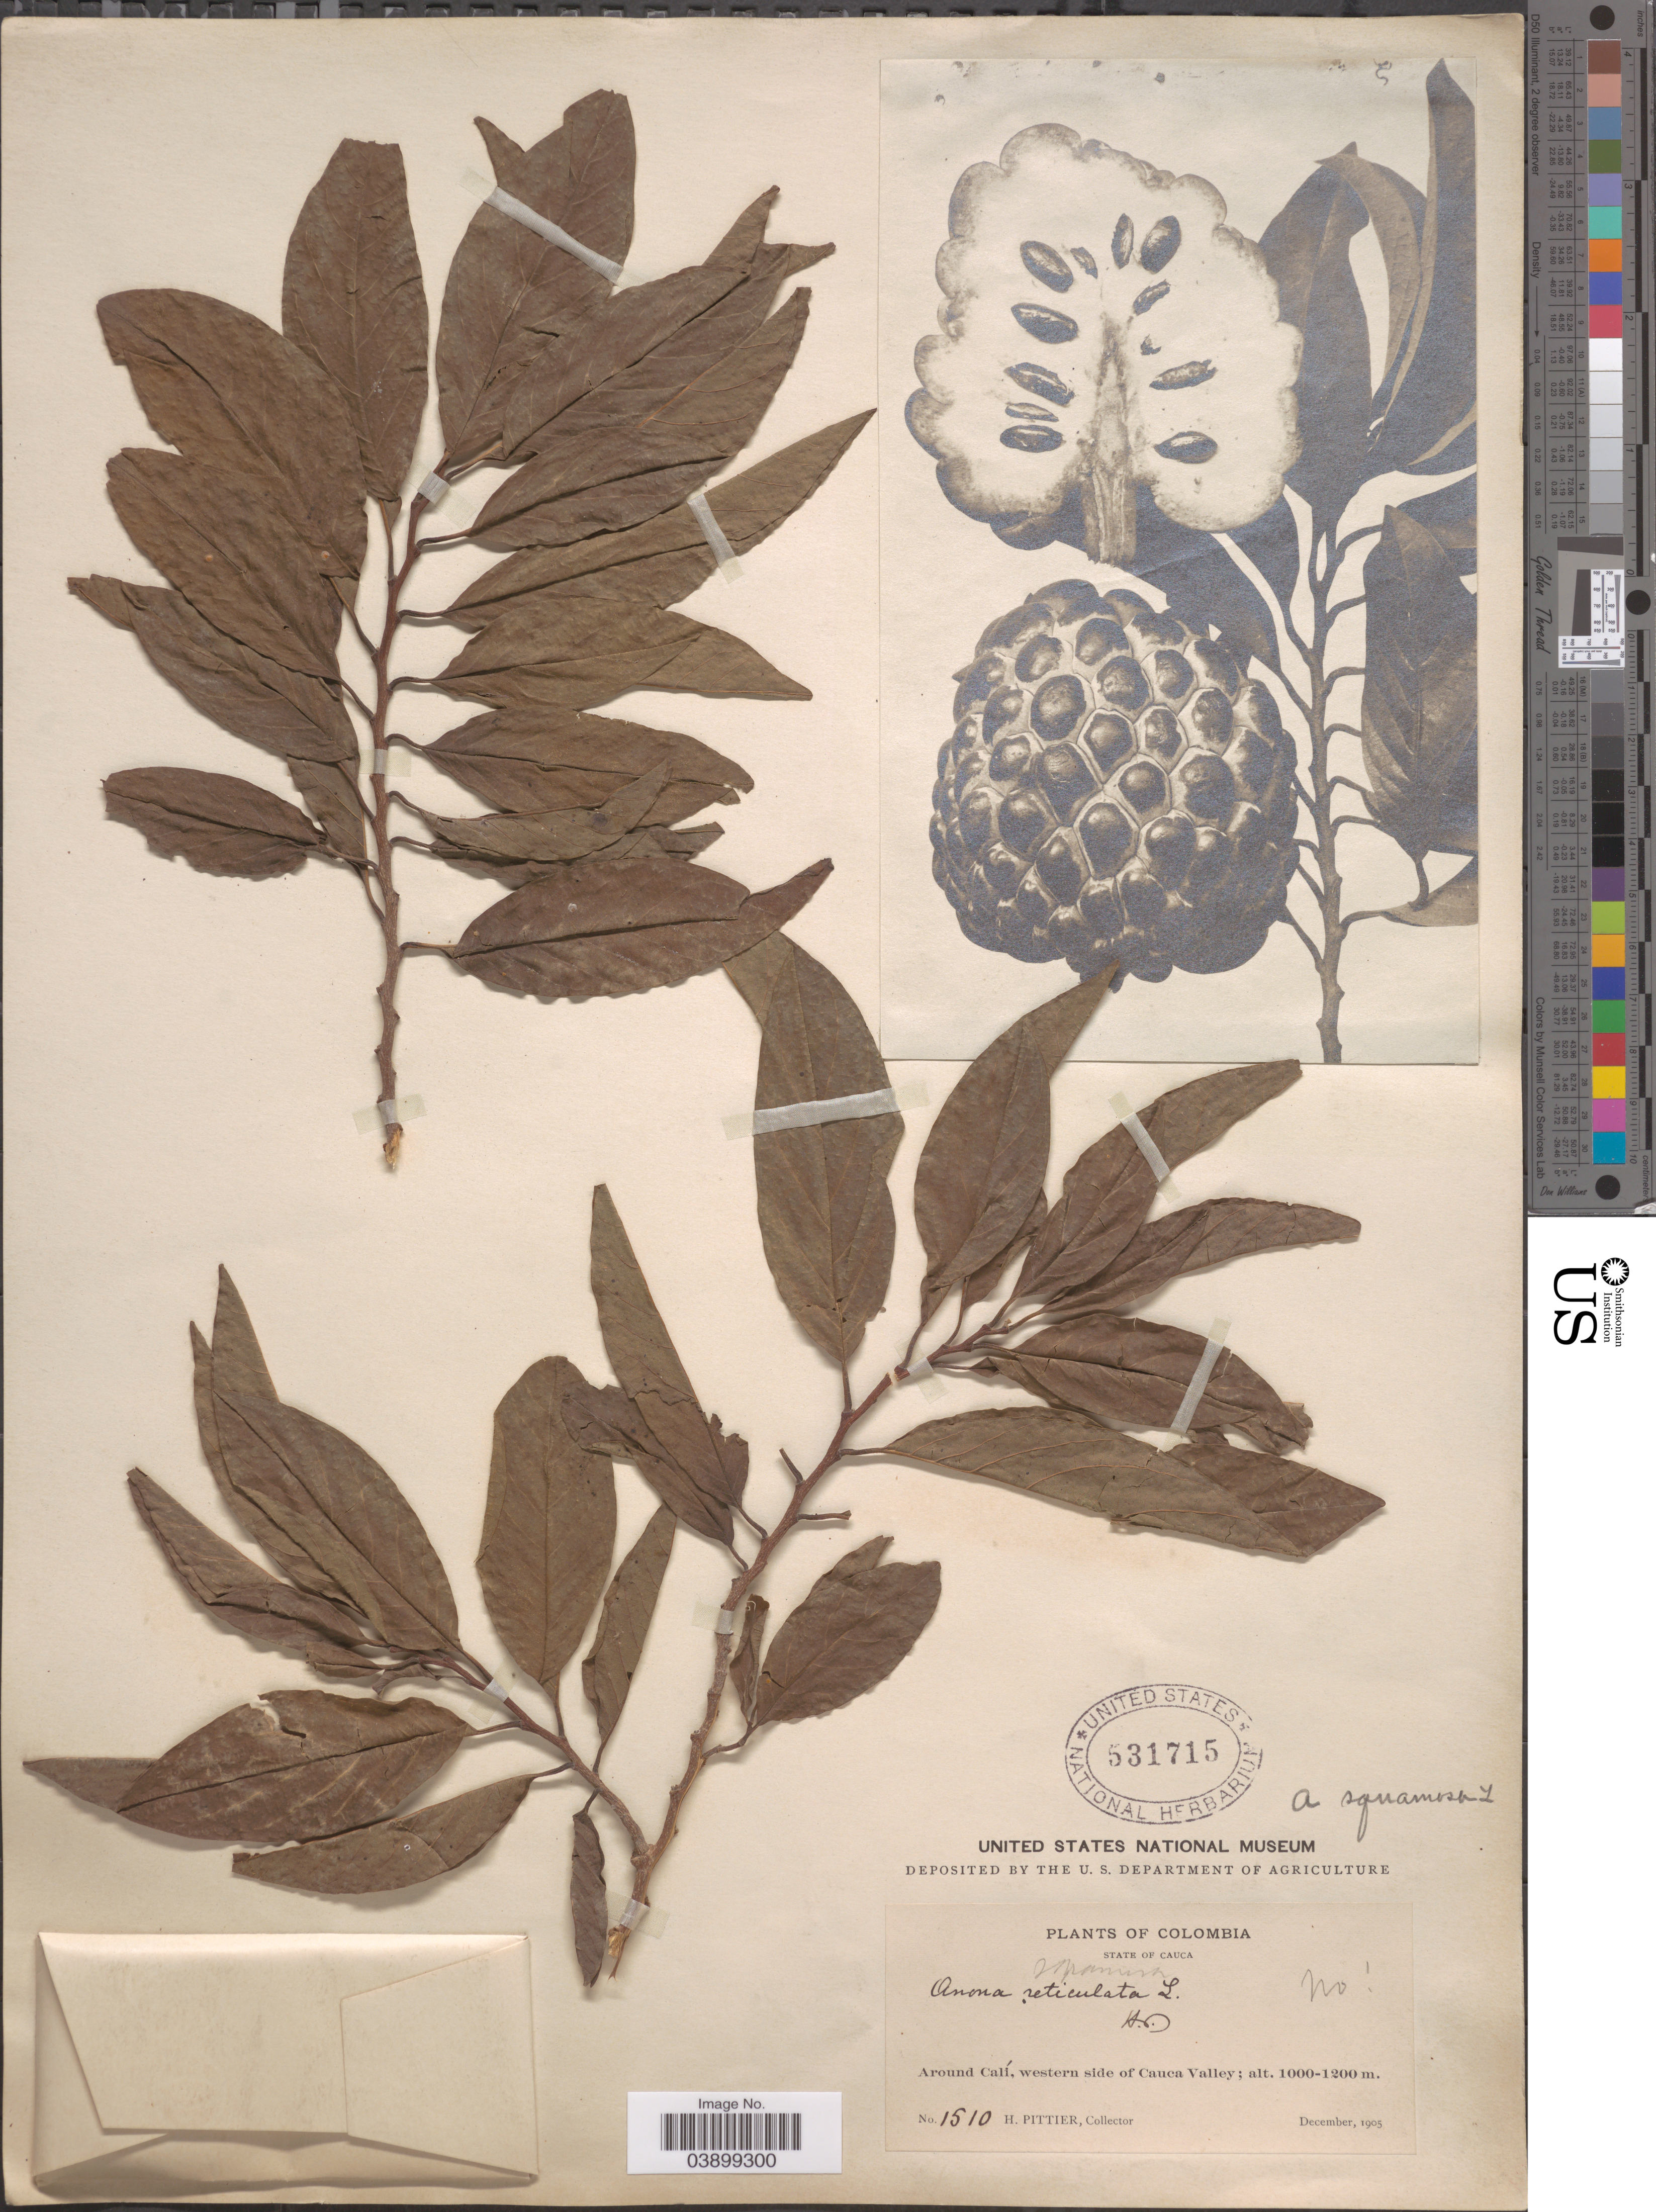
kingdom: Plantae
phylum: Tracheophyta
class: Magnoliopsida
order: Magnoliales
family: Annonaceae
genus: Annona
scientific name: Annona squamosa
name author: L.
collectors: H. F. Pittier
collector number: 1510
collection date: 1905-12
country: Colombia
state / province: Cauca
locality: Around Calí, western side of Cauca Valley.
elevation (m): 1000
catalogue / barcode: US 531715